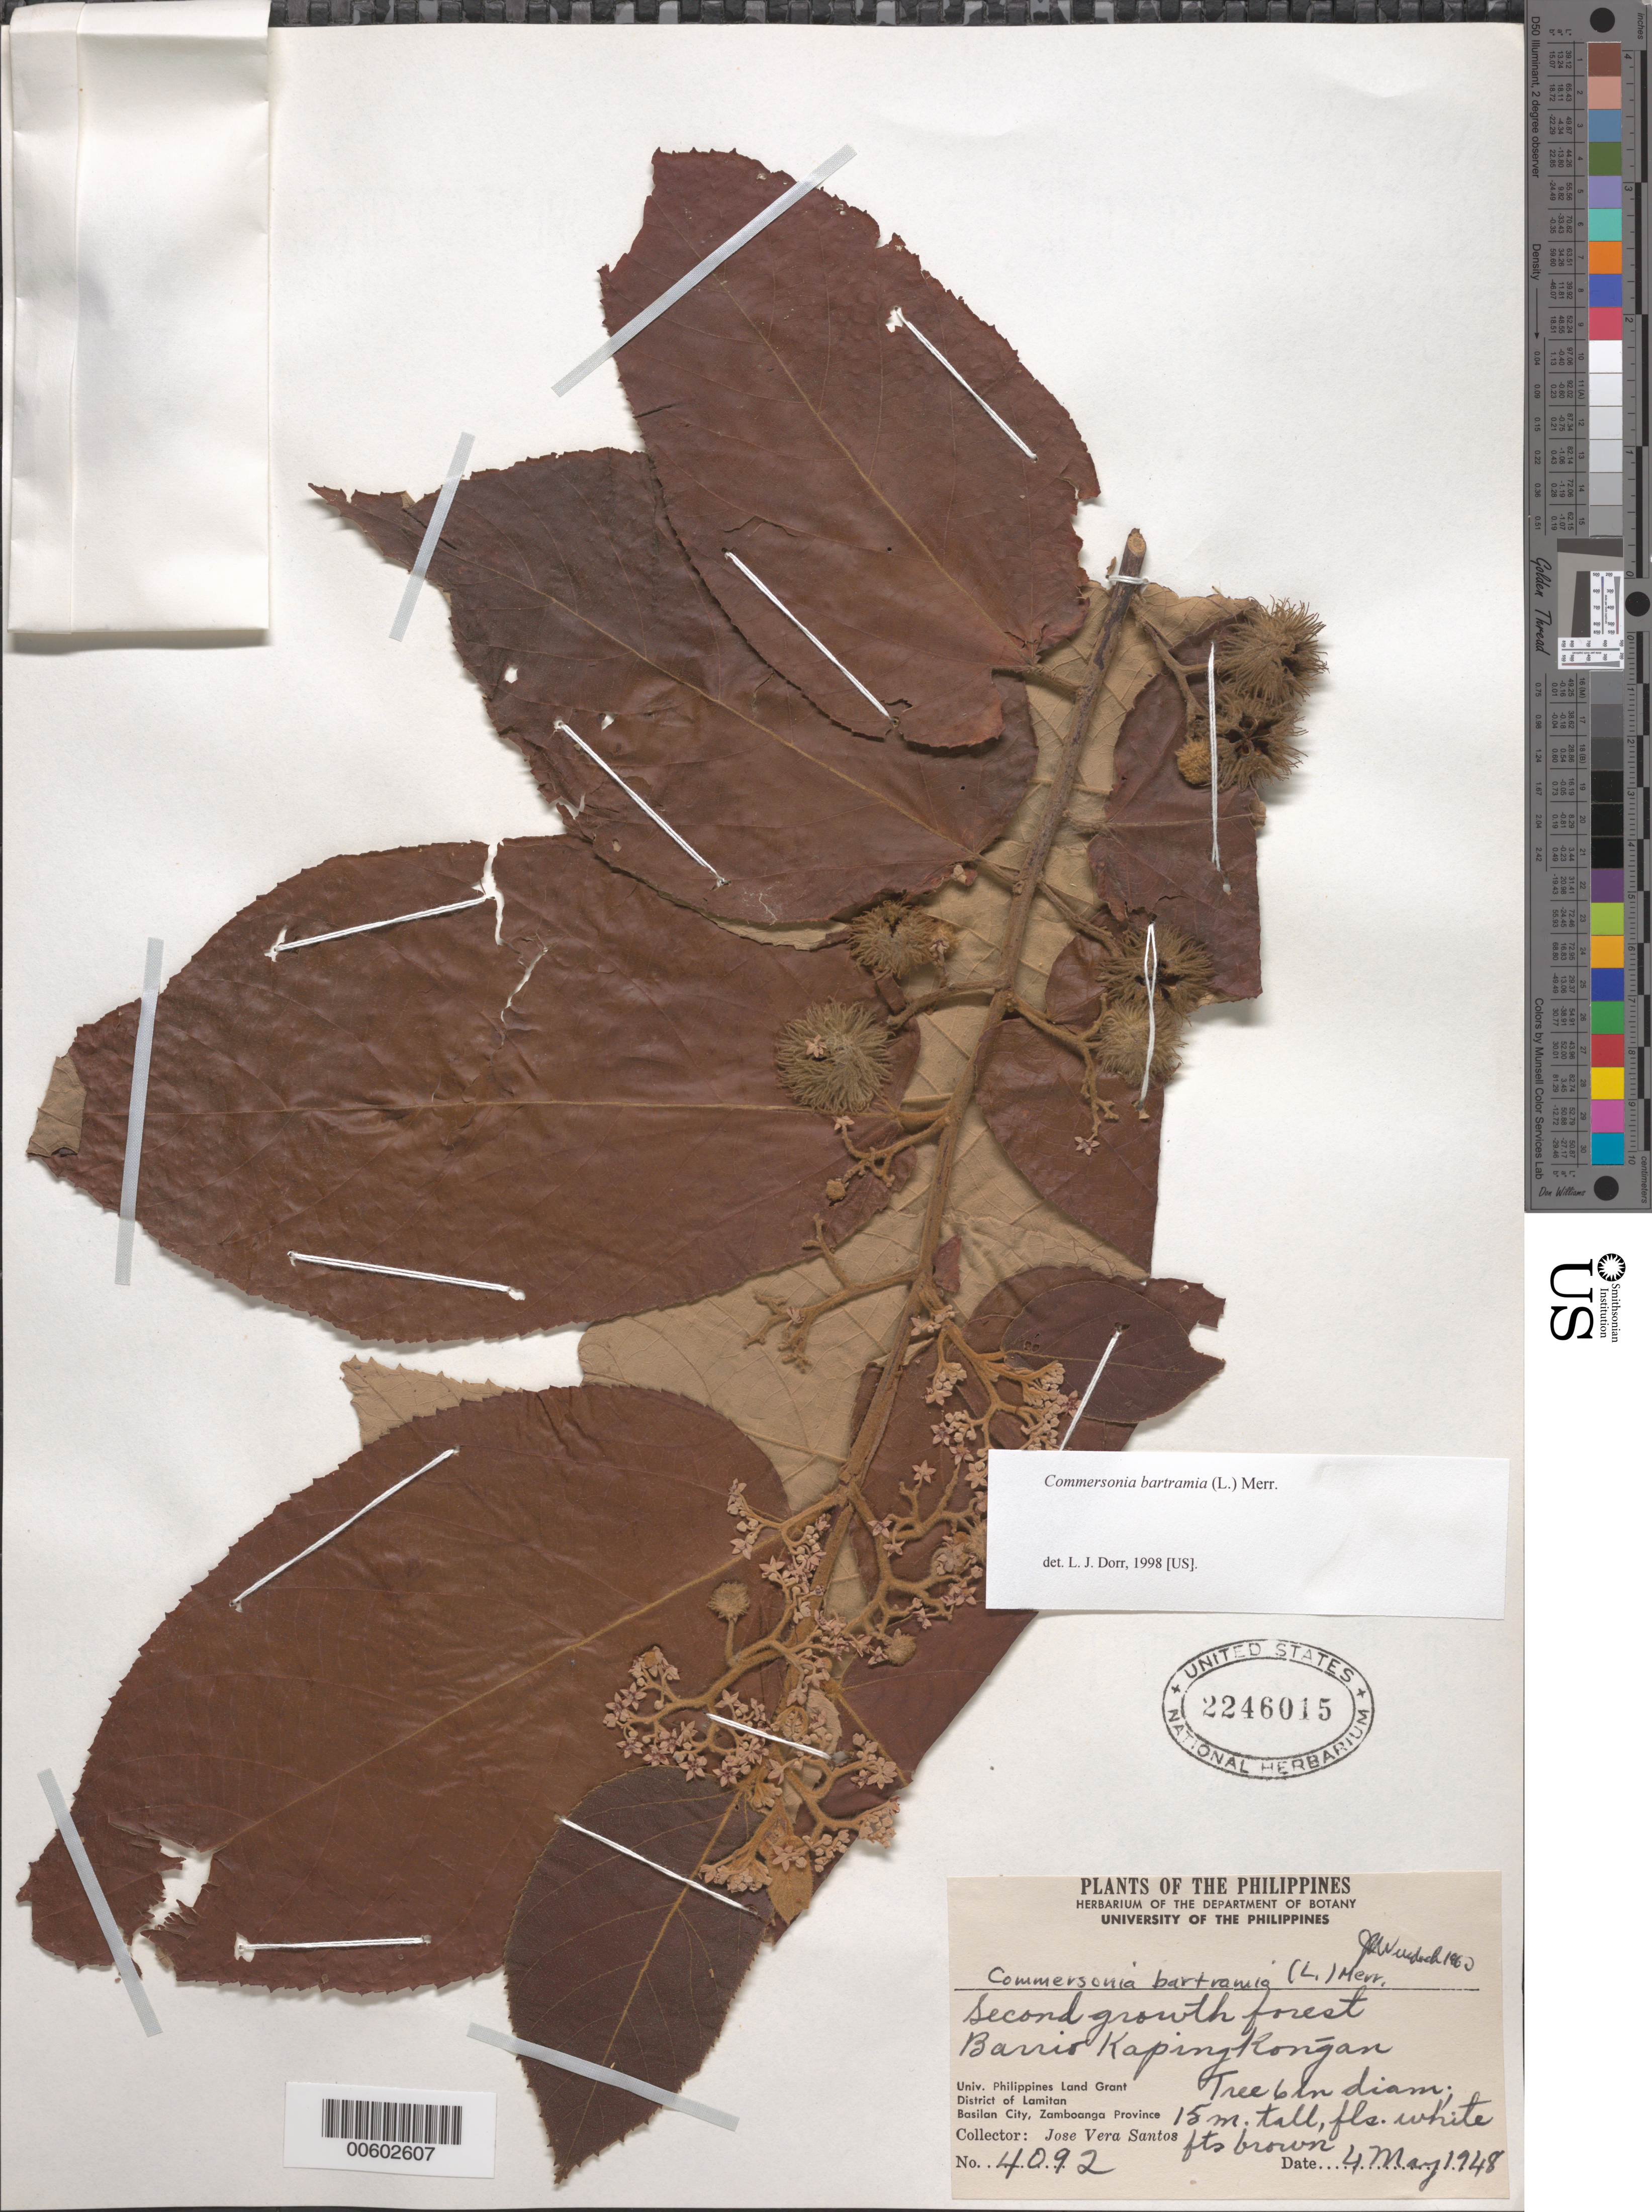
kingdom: Plantae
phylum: Tracheophyta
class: Magnoliopsida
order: Malvales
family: Malvaceae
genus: Commersonia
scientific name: Commersonia bartramia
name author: (L.) Merr.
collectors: J. V. Santos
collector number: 4092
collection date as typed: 04 May 1948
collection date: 1948-05-04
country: Philippines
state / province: Muslim Mindanao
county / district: Basilan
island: Basilan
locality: Distr. Lamitan. Basilan City, Zamboanga Prov. (?), Bario Kaping Kongan [sic] [Lamitan District is in Basilan Province on Basilan Island not Zamboanga del Sur.]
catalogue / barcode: US 2246015